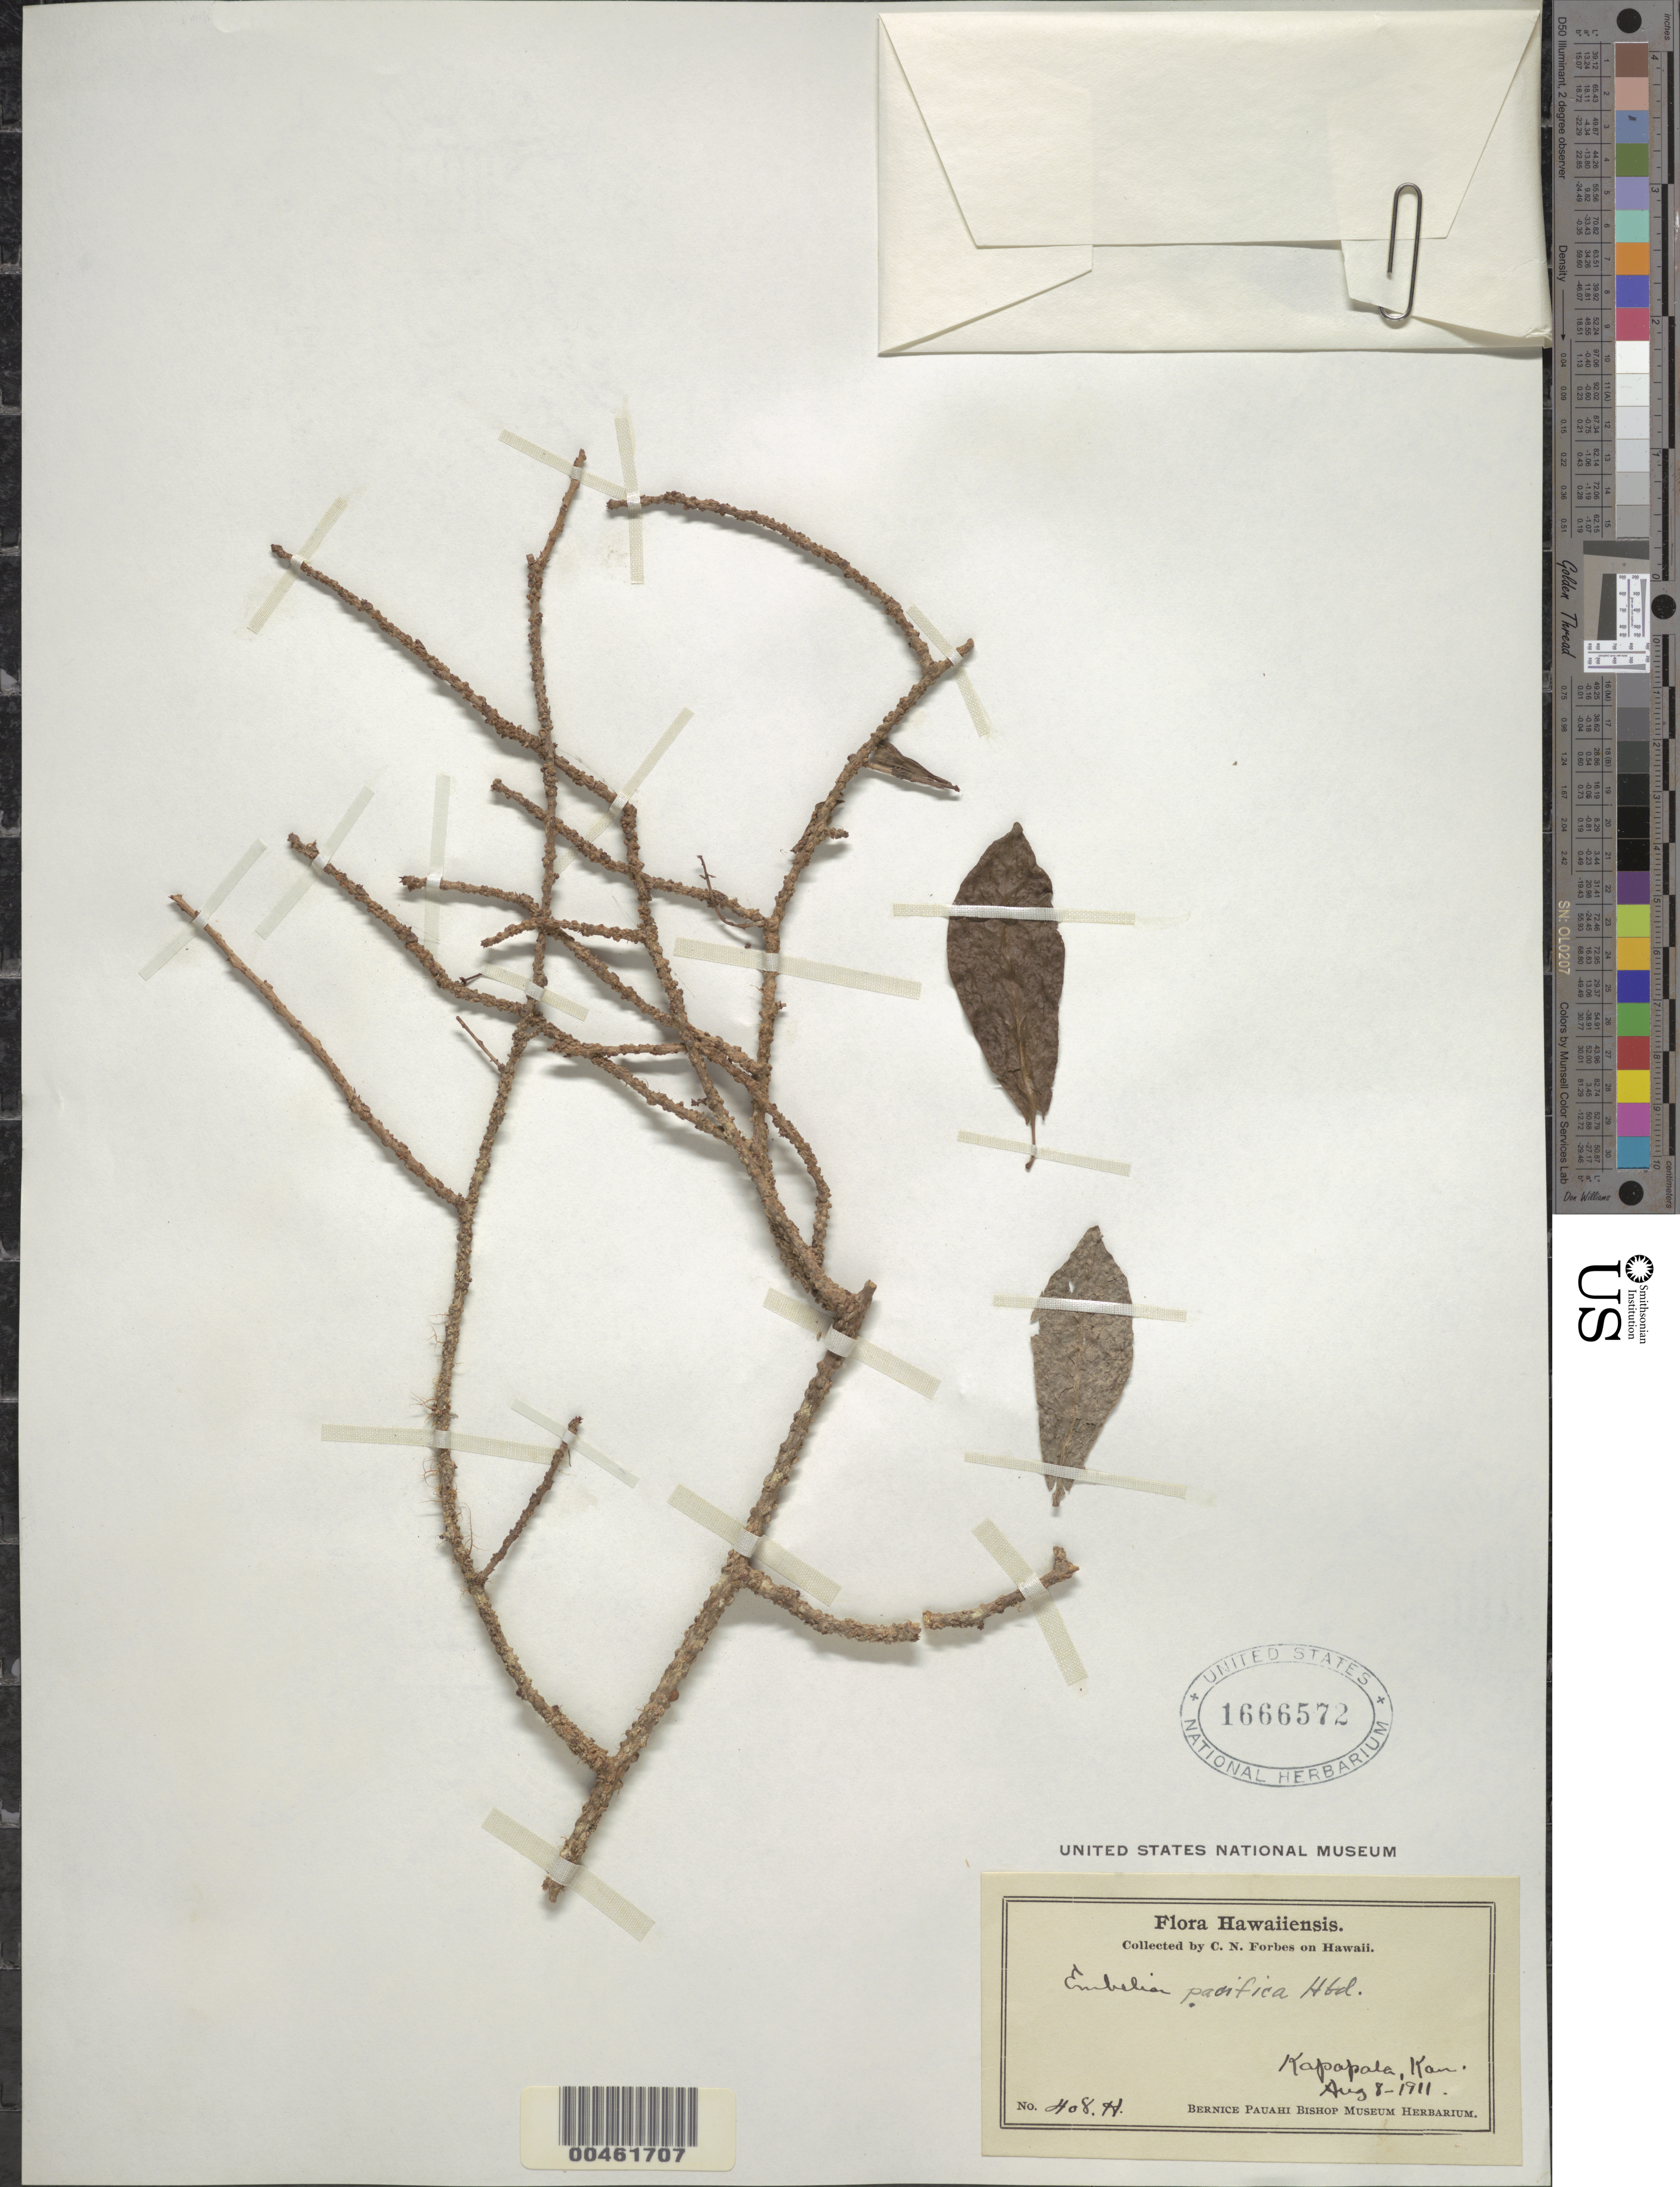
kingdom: Plantae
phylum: Tracheophyta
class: Magnoliopsida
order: Ericales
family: Primulaceae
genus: Embelia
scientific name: Embelia pacifica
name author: Hillebr.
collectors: C. N. Forbes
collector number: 408.H.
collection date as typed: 8 Aug 1911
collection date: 1911-08-08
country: United States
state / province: Hawaii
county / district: Hawaii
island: Hawaii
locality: Kapapala, Kau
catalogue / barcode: US 1666572